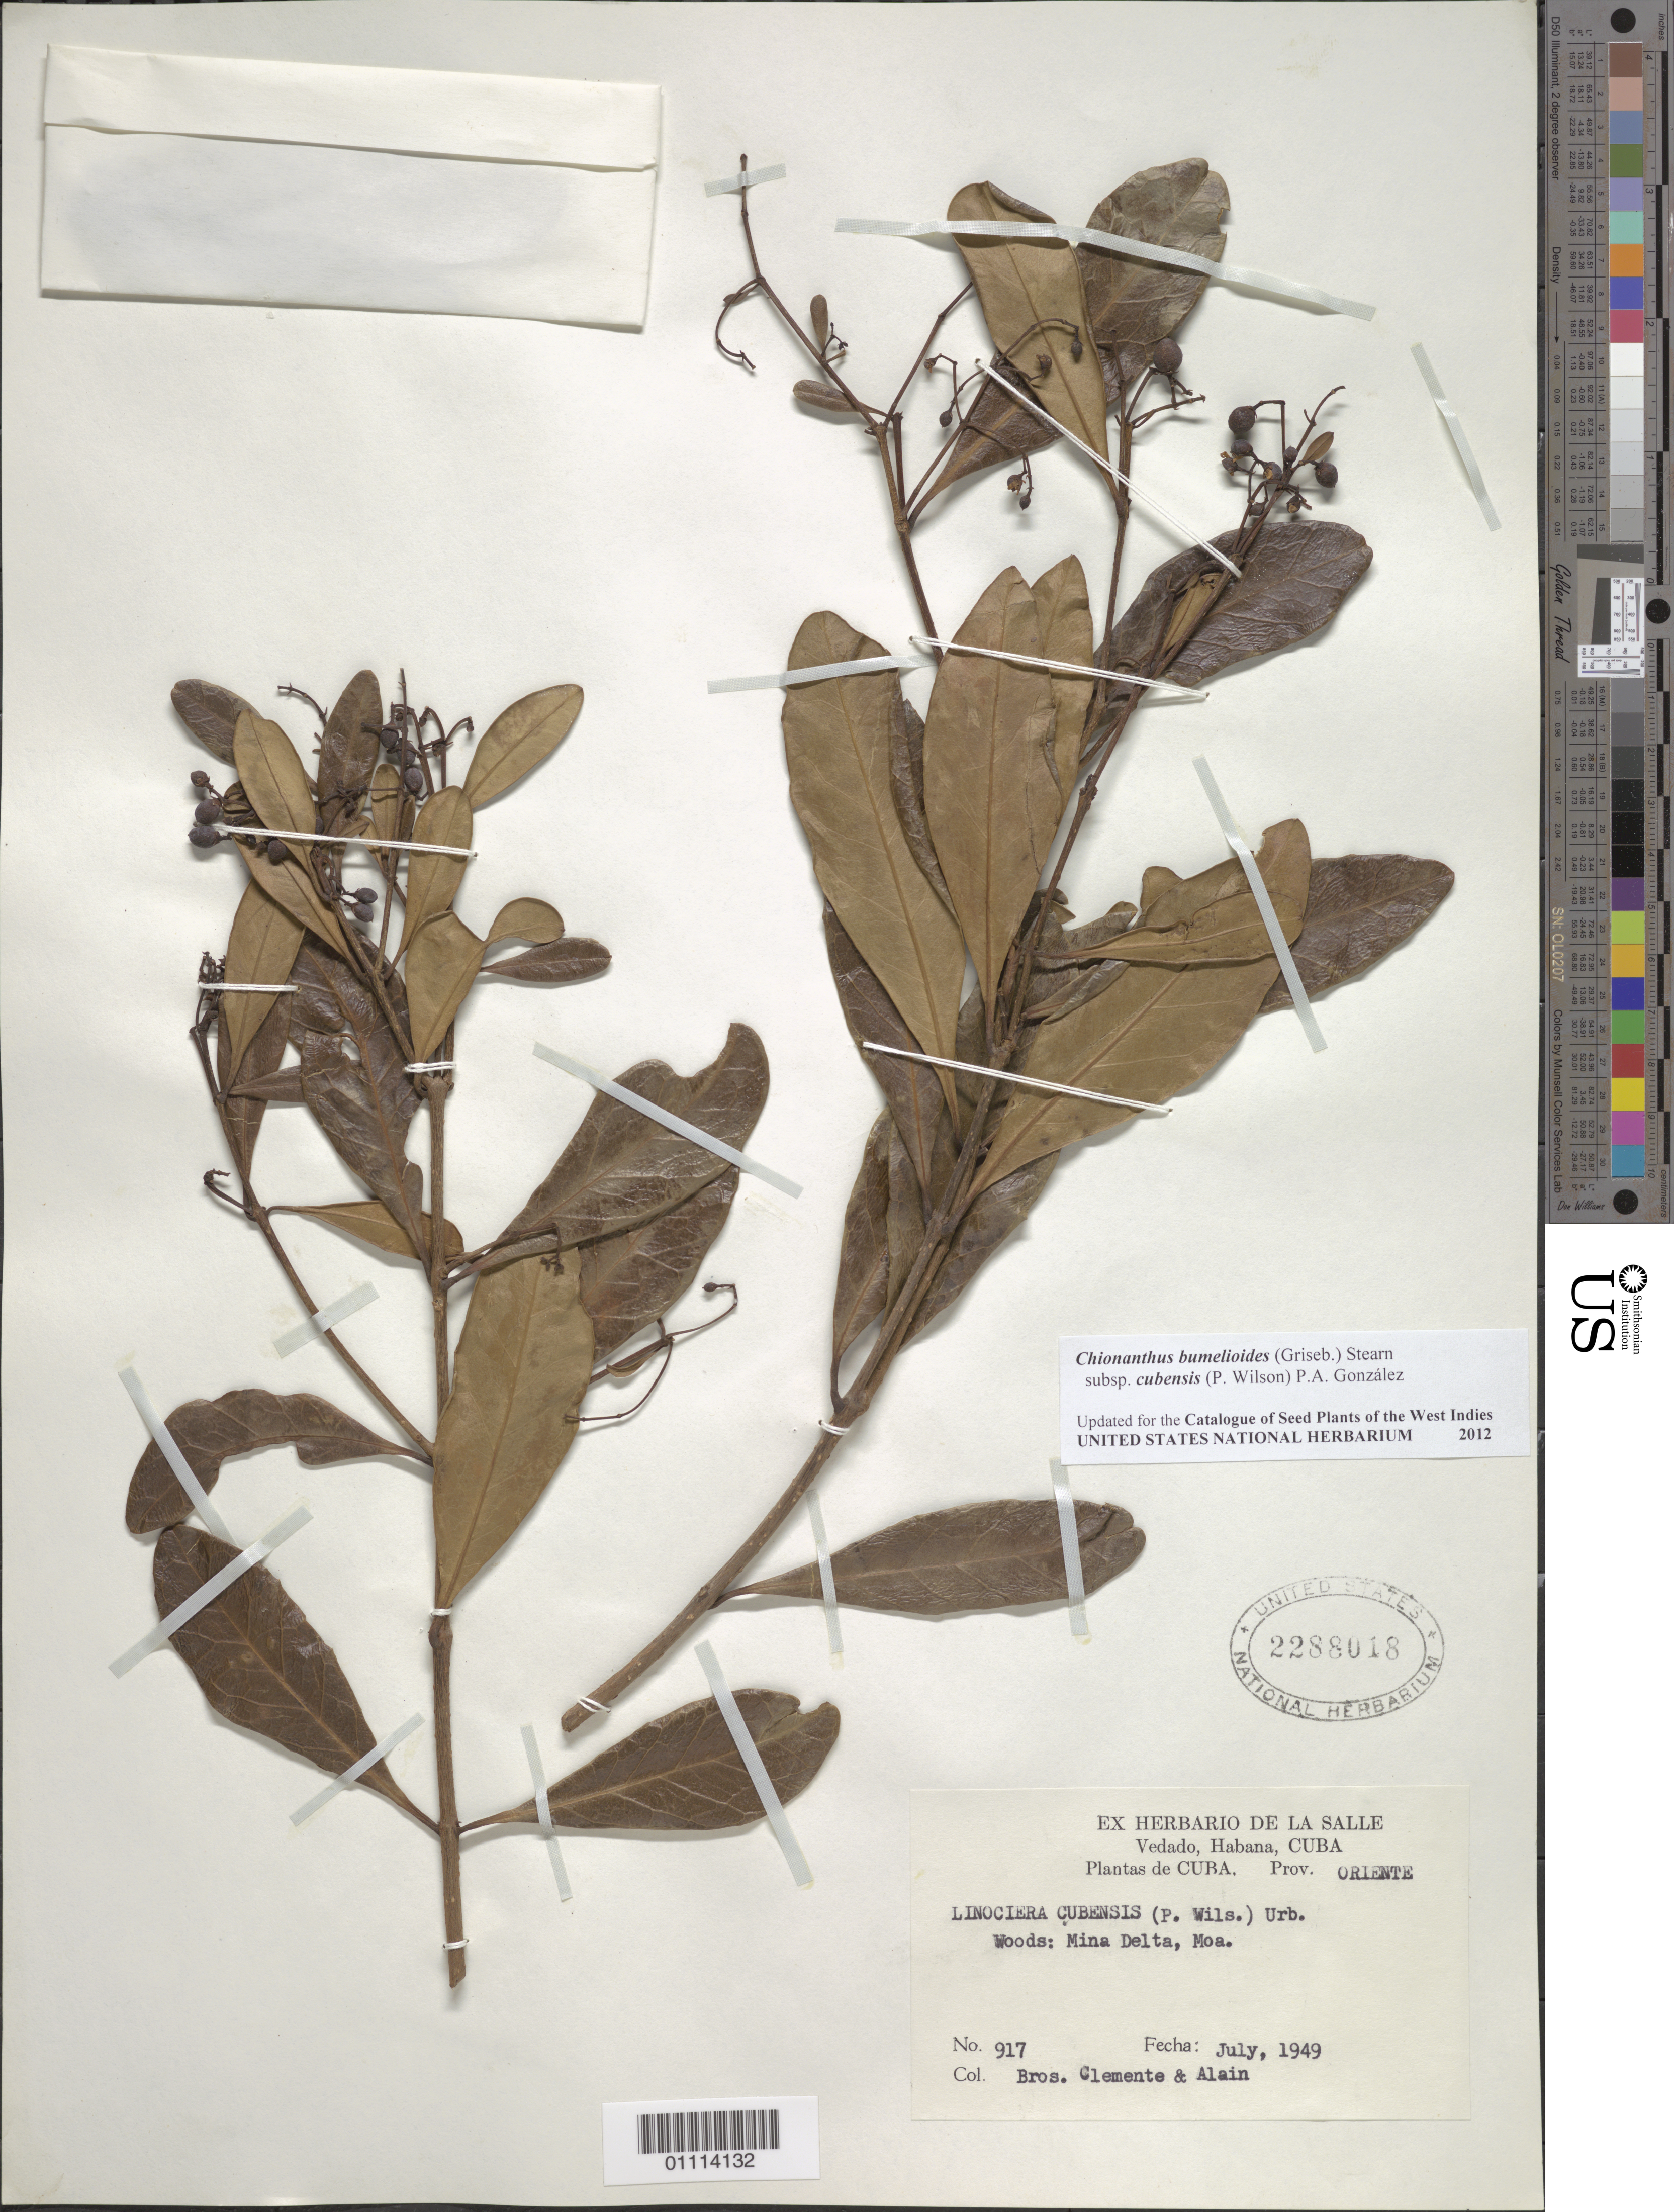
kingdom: Plantae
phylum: Tracheophyta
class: Magnoliopsida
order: Lamiales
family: Oleaceae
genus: Linociera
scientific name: Linociera cubensis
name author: (P. Wilson) Urb.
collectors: B. Clement & A. H. Liogier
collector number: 917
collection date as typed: Jul 1949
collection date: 1949-07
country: Cuba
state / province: Holguín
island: Cuba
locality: Woods: Mina Delta, Moa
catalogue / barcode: US 2288018